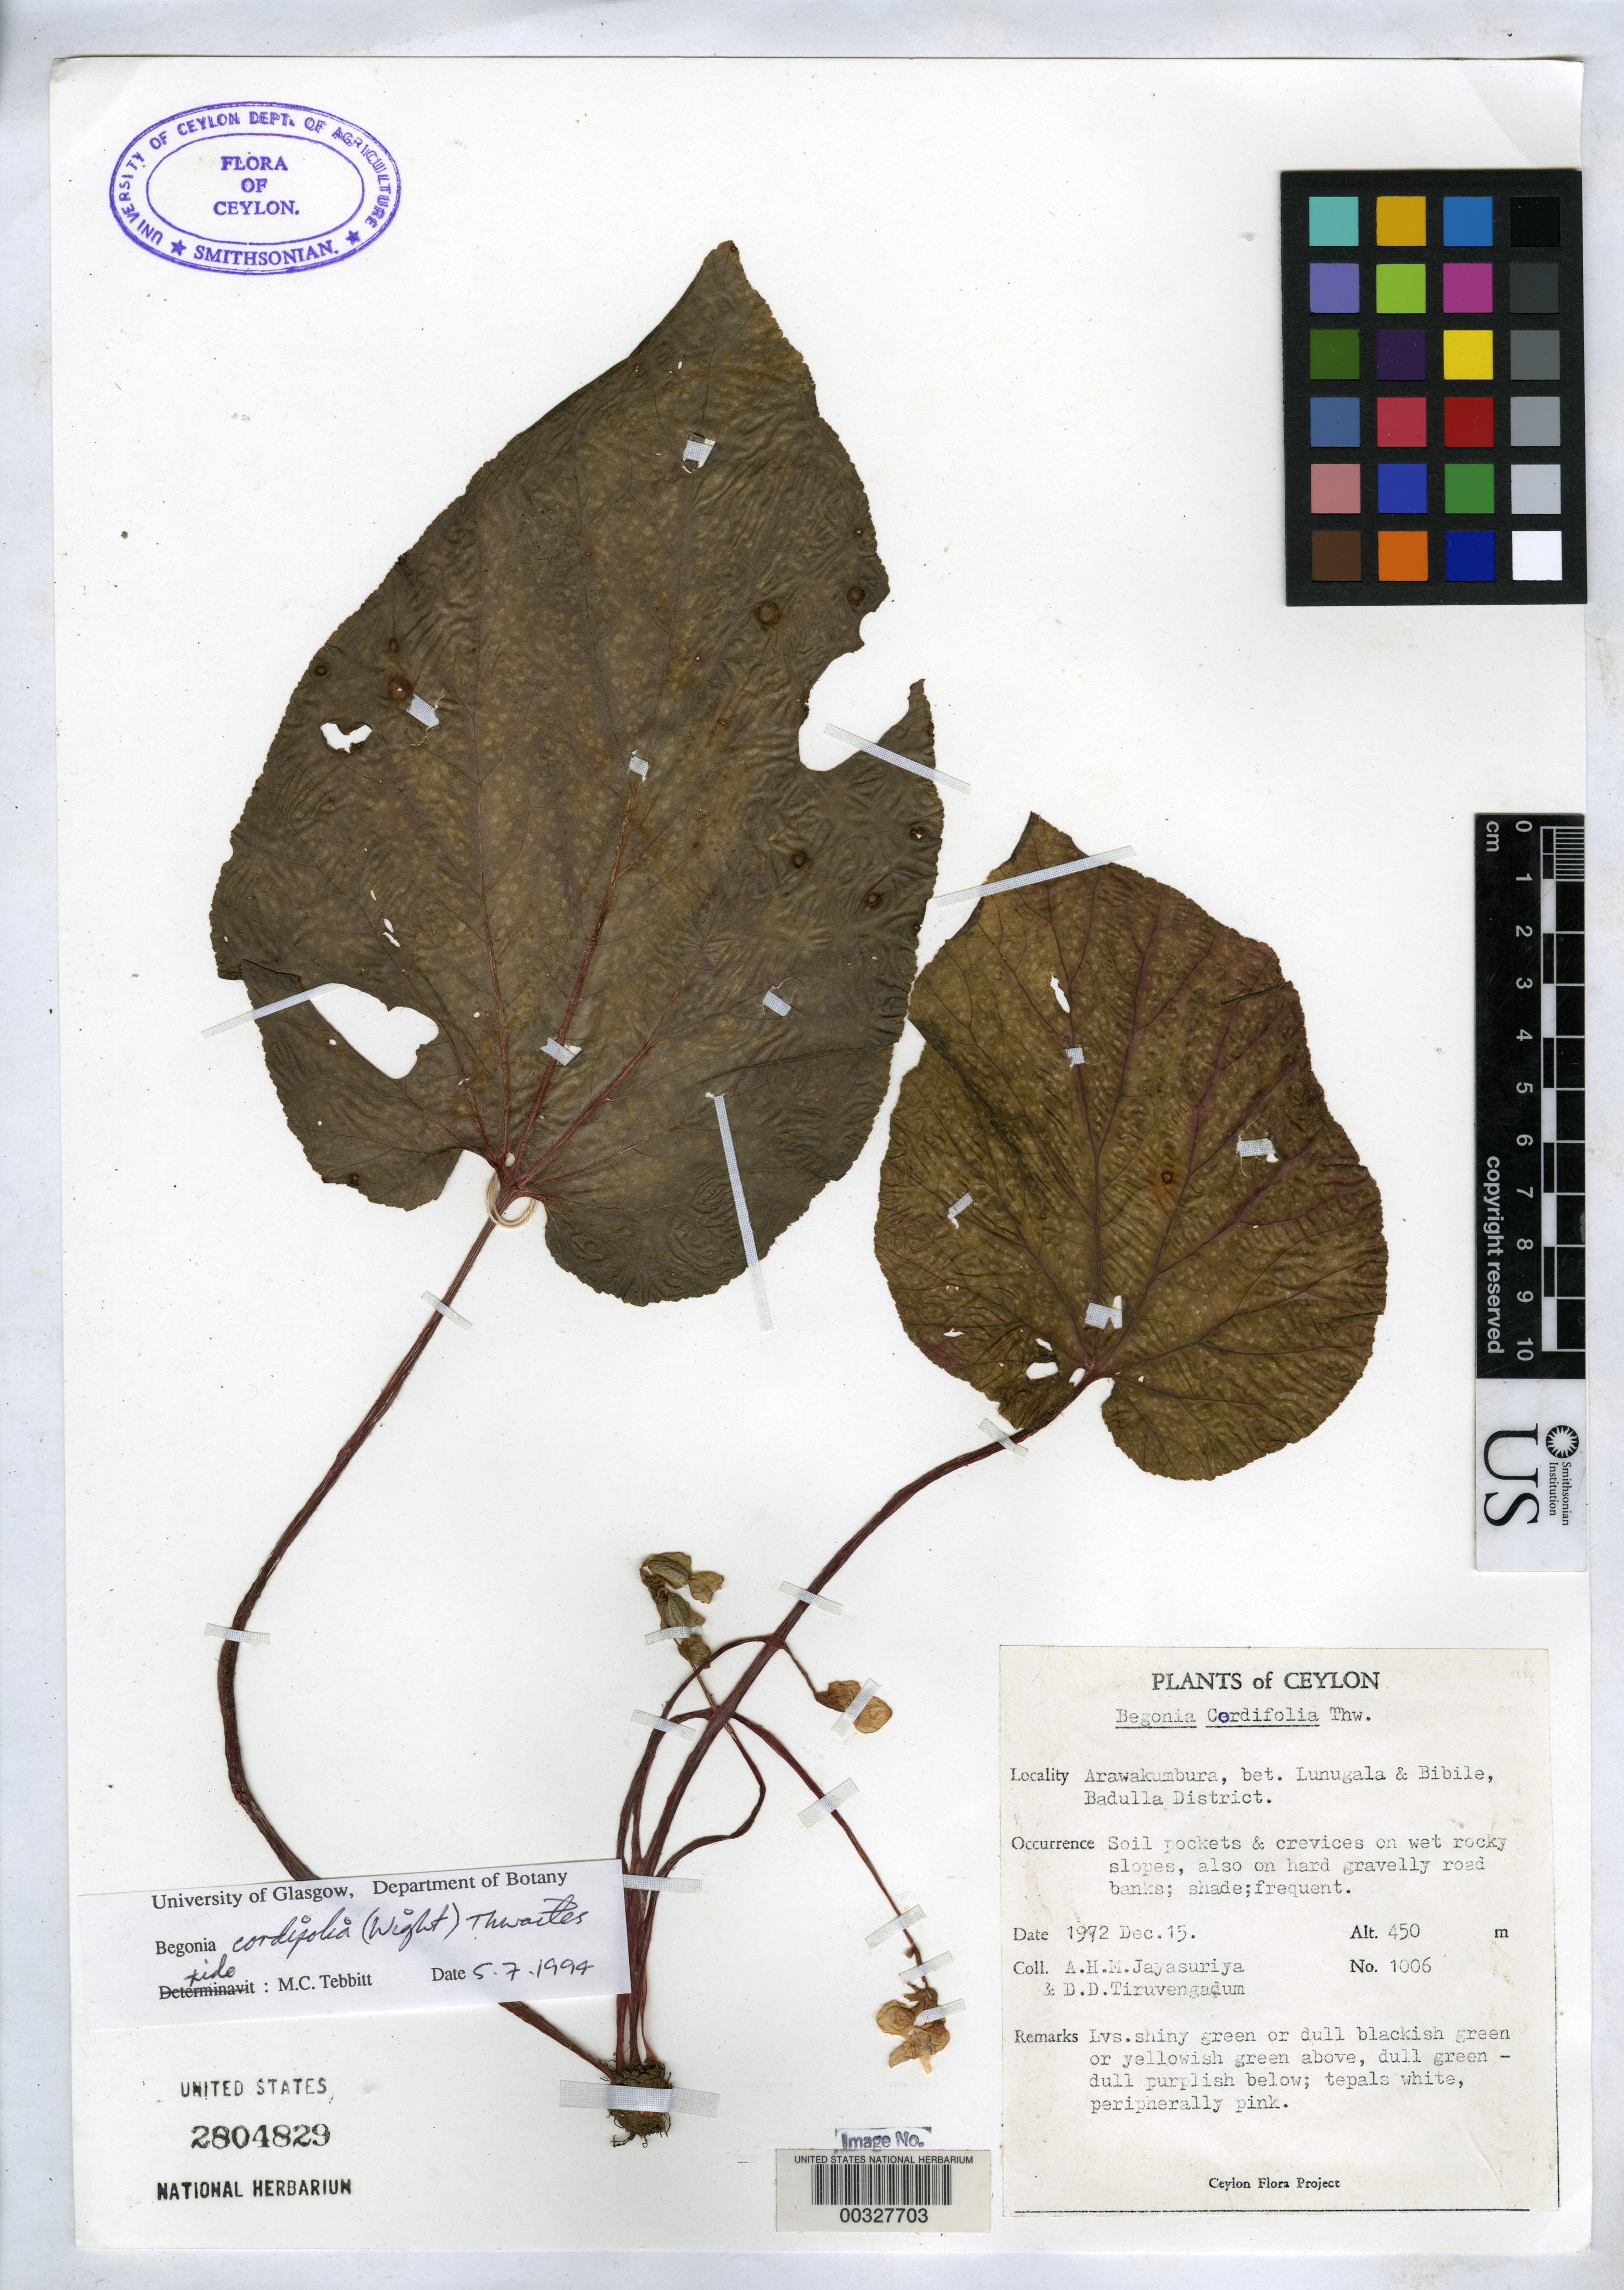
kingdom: Plantae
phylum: Tracheophyta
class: Magnoliopsida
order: Cucurbitales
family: Begoniaceae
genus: Begonia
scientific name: Begonia cordifolia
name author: (Wight) Thwaites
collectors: A. H. Jayasuriya & D. Tirvengadum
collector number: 1006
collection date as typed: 15 Dec 1972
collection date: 1972-12-15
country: Sri Lanka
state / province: Western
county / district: Badulla Dist.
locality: Arawakumbura, between lunugala & bibile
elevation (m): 450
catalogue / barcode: US 2804829